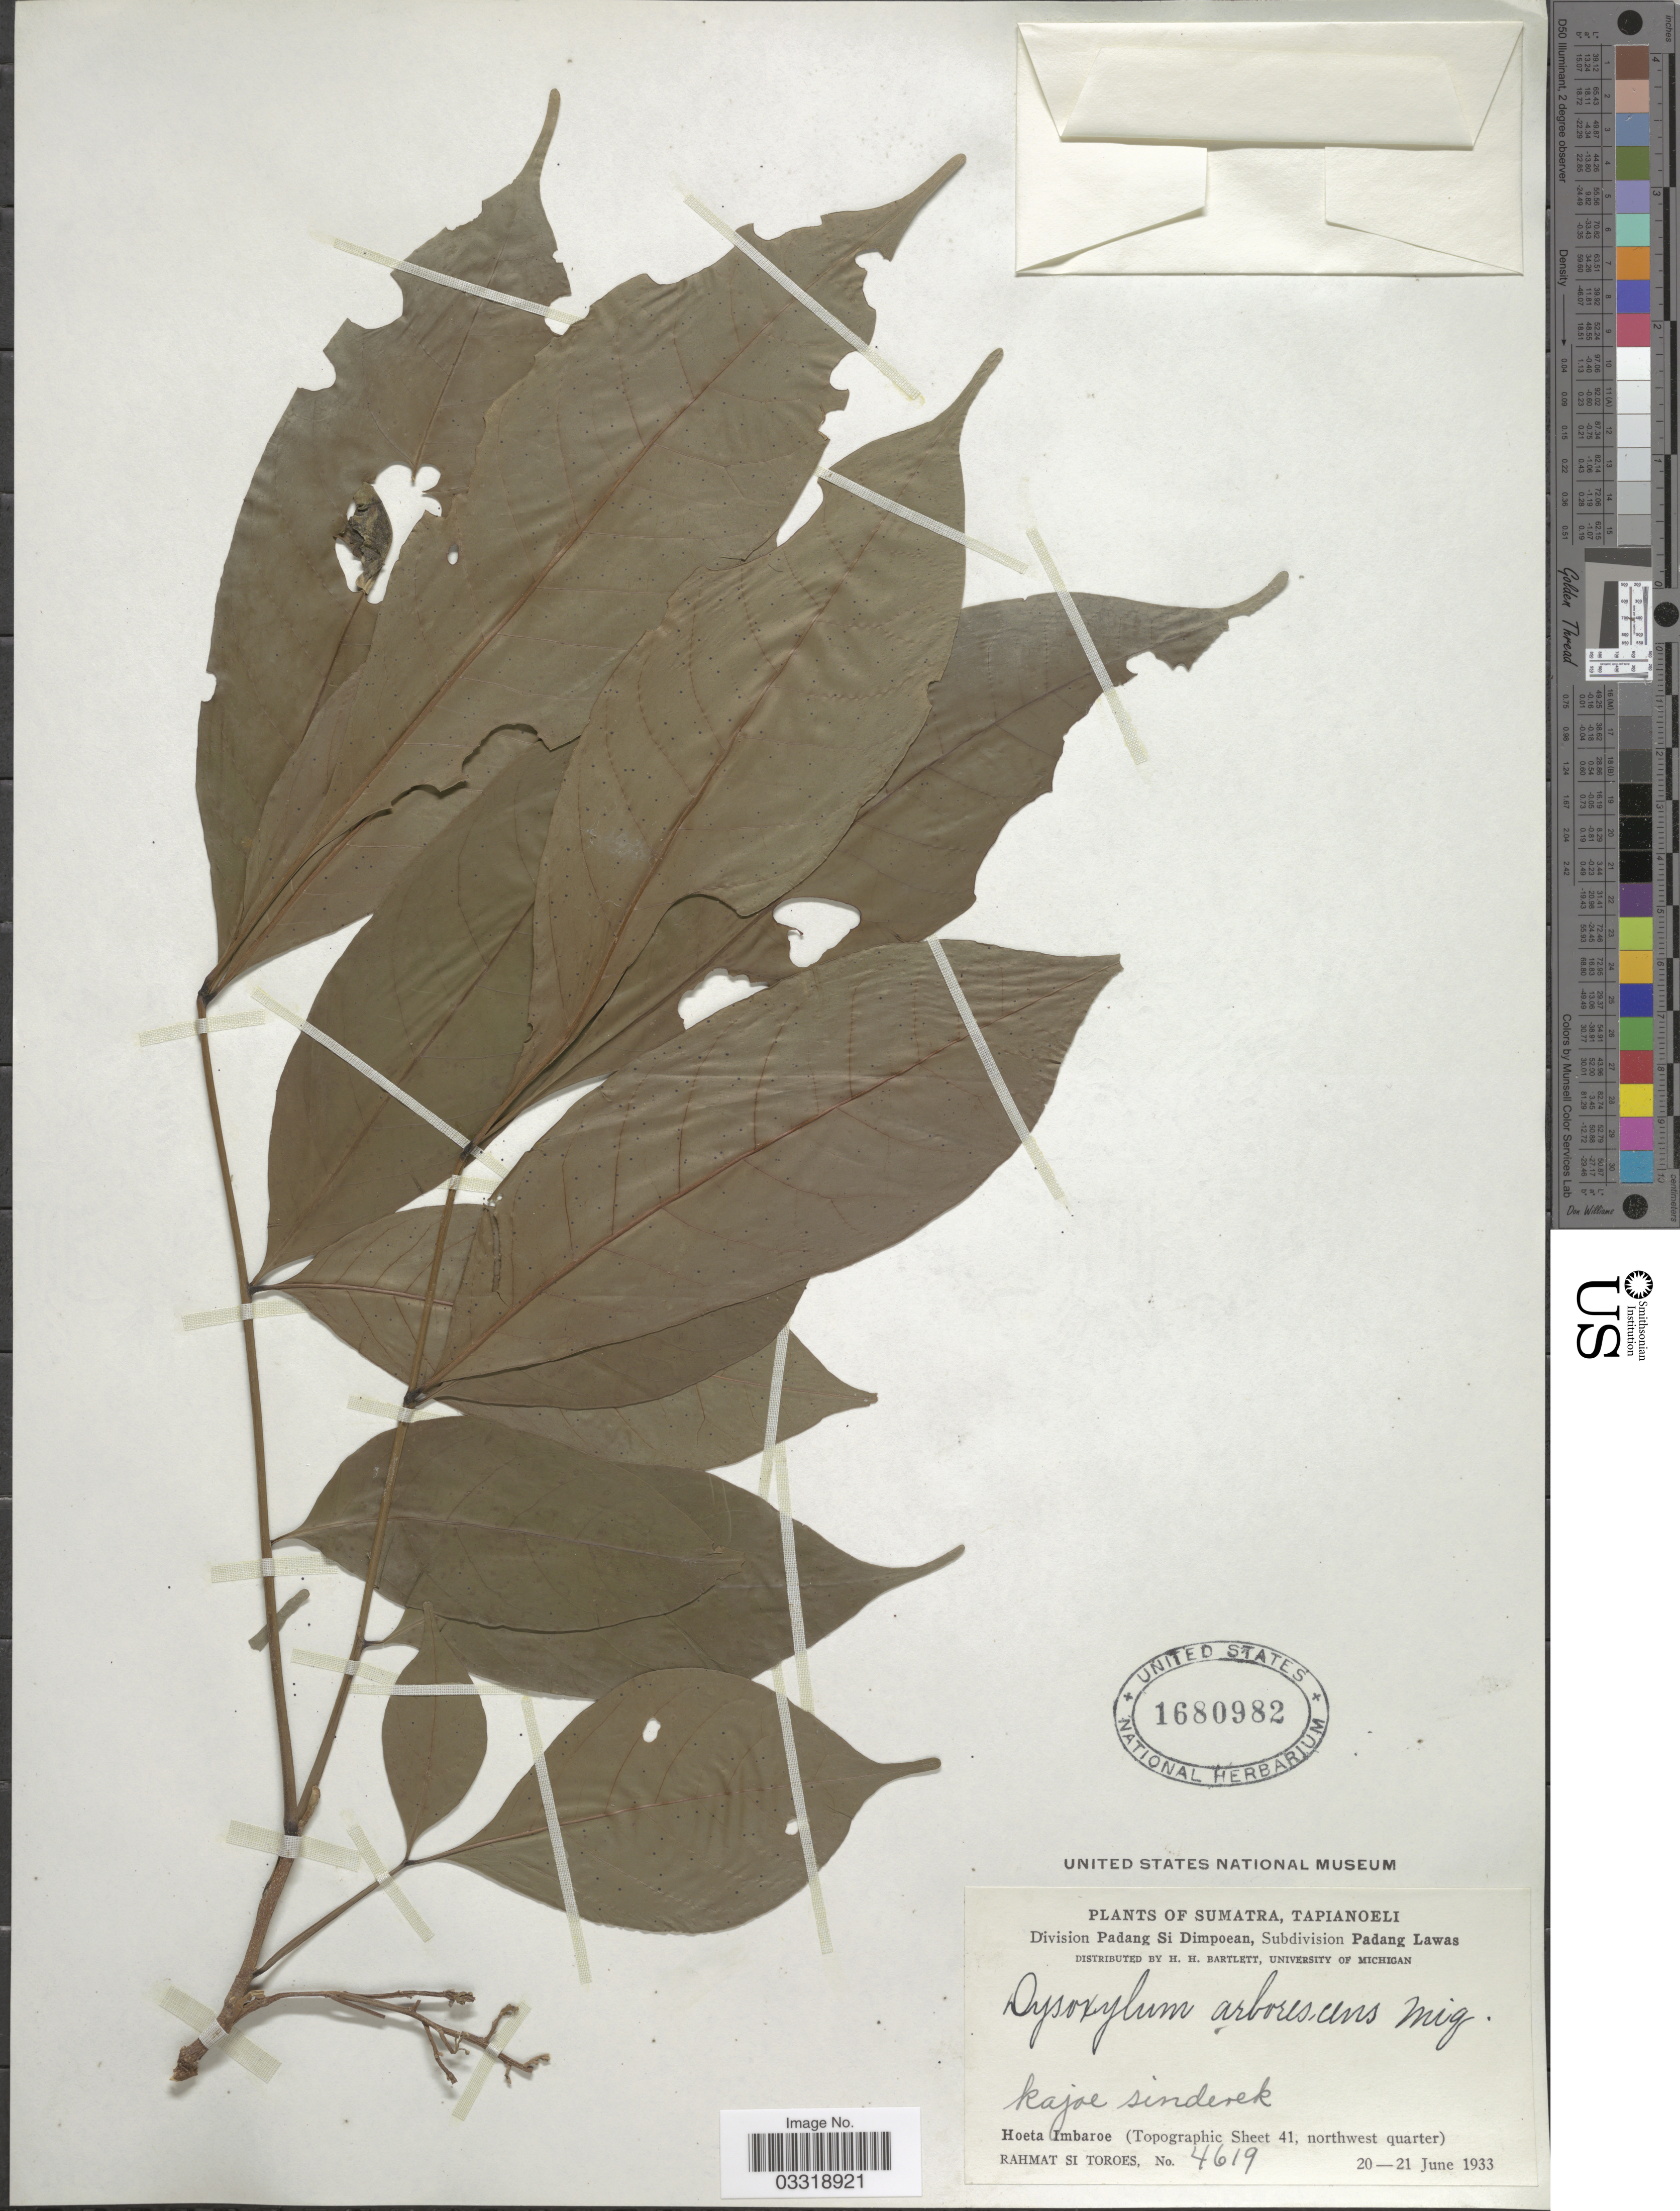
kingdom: Plantae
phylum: Tracheophyta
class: Magnoliopsida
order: Sapindales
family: Meliaceae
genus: Goniocheton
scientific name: Goniocheton arborescens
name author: Blume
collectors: Rahmat Si Boeea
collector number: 4619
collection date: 1933-06-20/1933-06-21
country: Indonesia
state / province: Sumatra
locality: Tapianoeli. Division Padang Si Dimpoean, Subdivision Padang Lawas. Hoeta Imbaroe (Topographic Sheet 41, northwest quarter).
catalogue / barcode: US 1680982